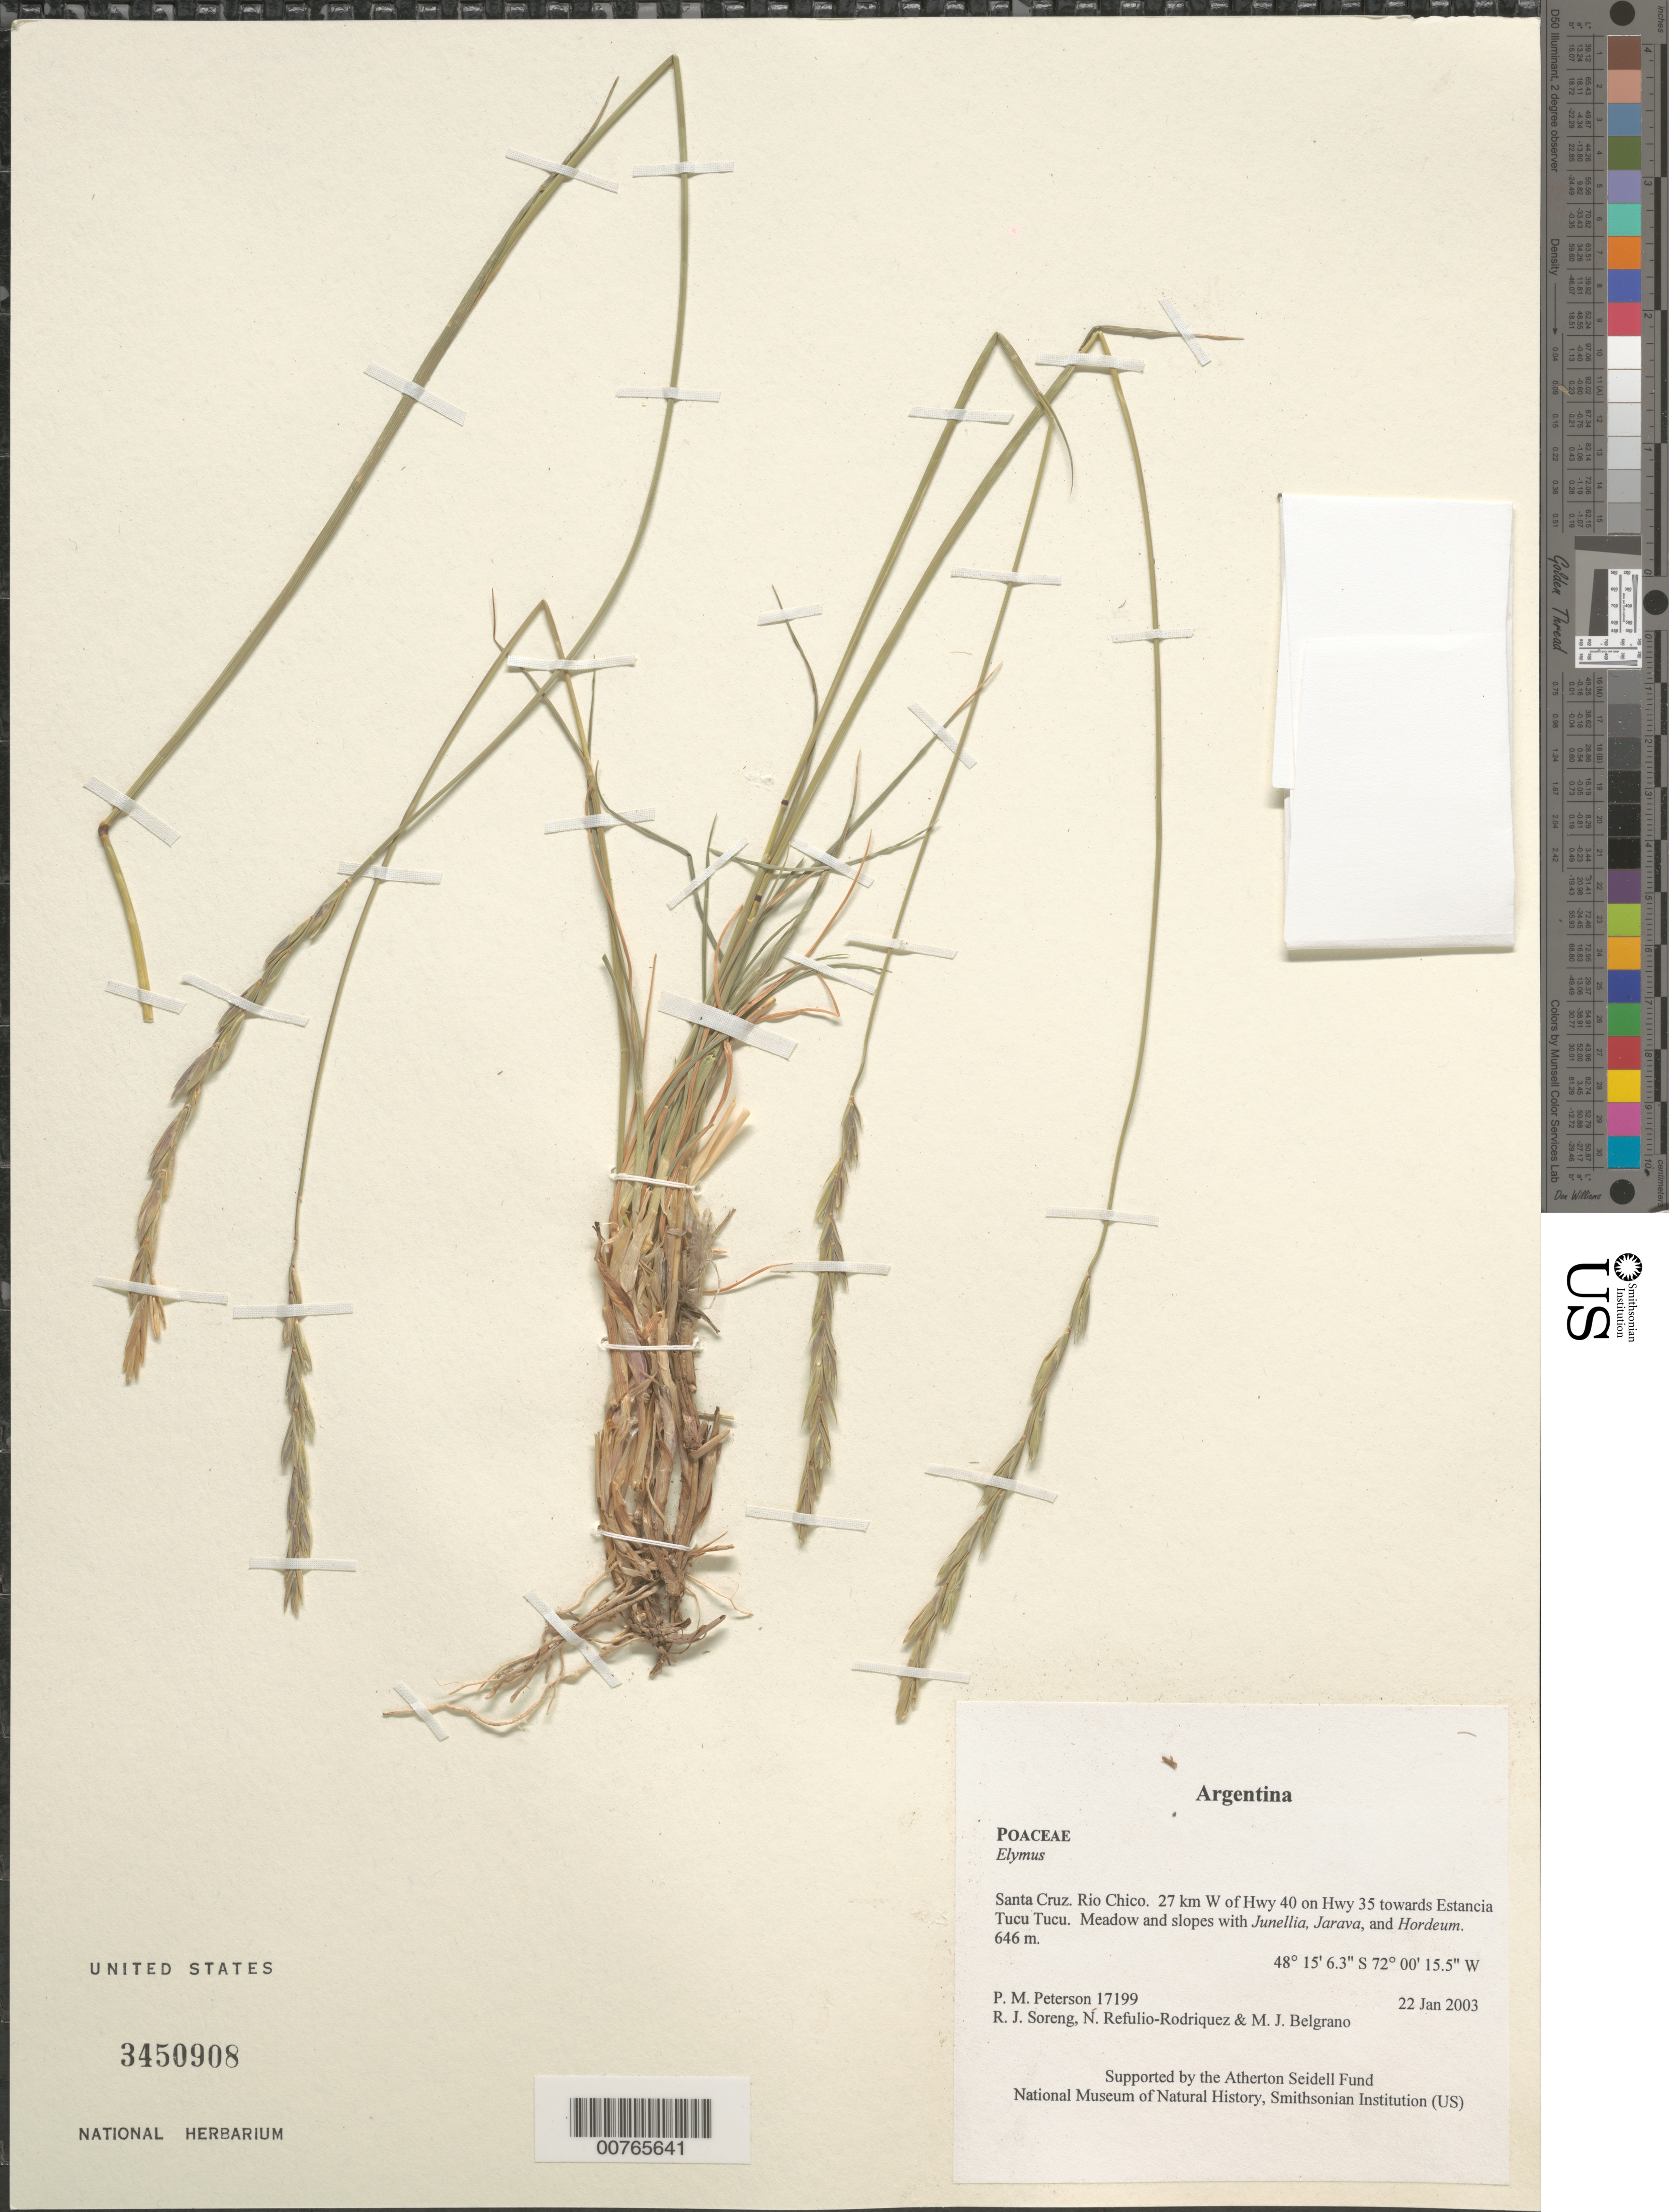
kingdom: Plantae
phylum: Tracheophyta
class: Liliopsida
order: Poales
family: Poaceae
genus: Elymus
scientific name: Elymus sp.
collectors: P. M. Peterson, R. J. Soreng, N. Refulio-Rodríguez & M. Belgrano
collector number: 17199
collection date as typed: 22 Jan 2003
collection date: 2003-01-22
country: Argentina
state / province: Santa Cruz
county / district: Rio Chico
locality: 27 km W of Hwy 40 on Hwy 35 towards Estancia Tucu Tucu. Meadow and slopes with Junellia, Jarava, and Hordeum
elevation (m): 646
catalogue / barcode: US 3450908